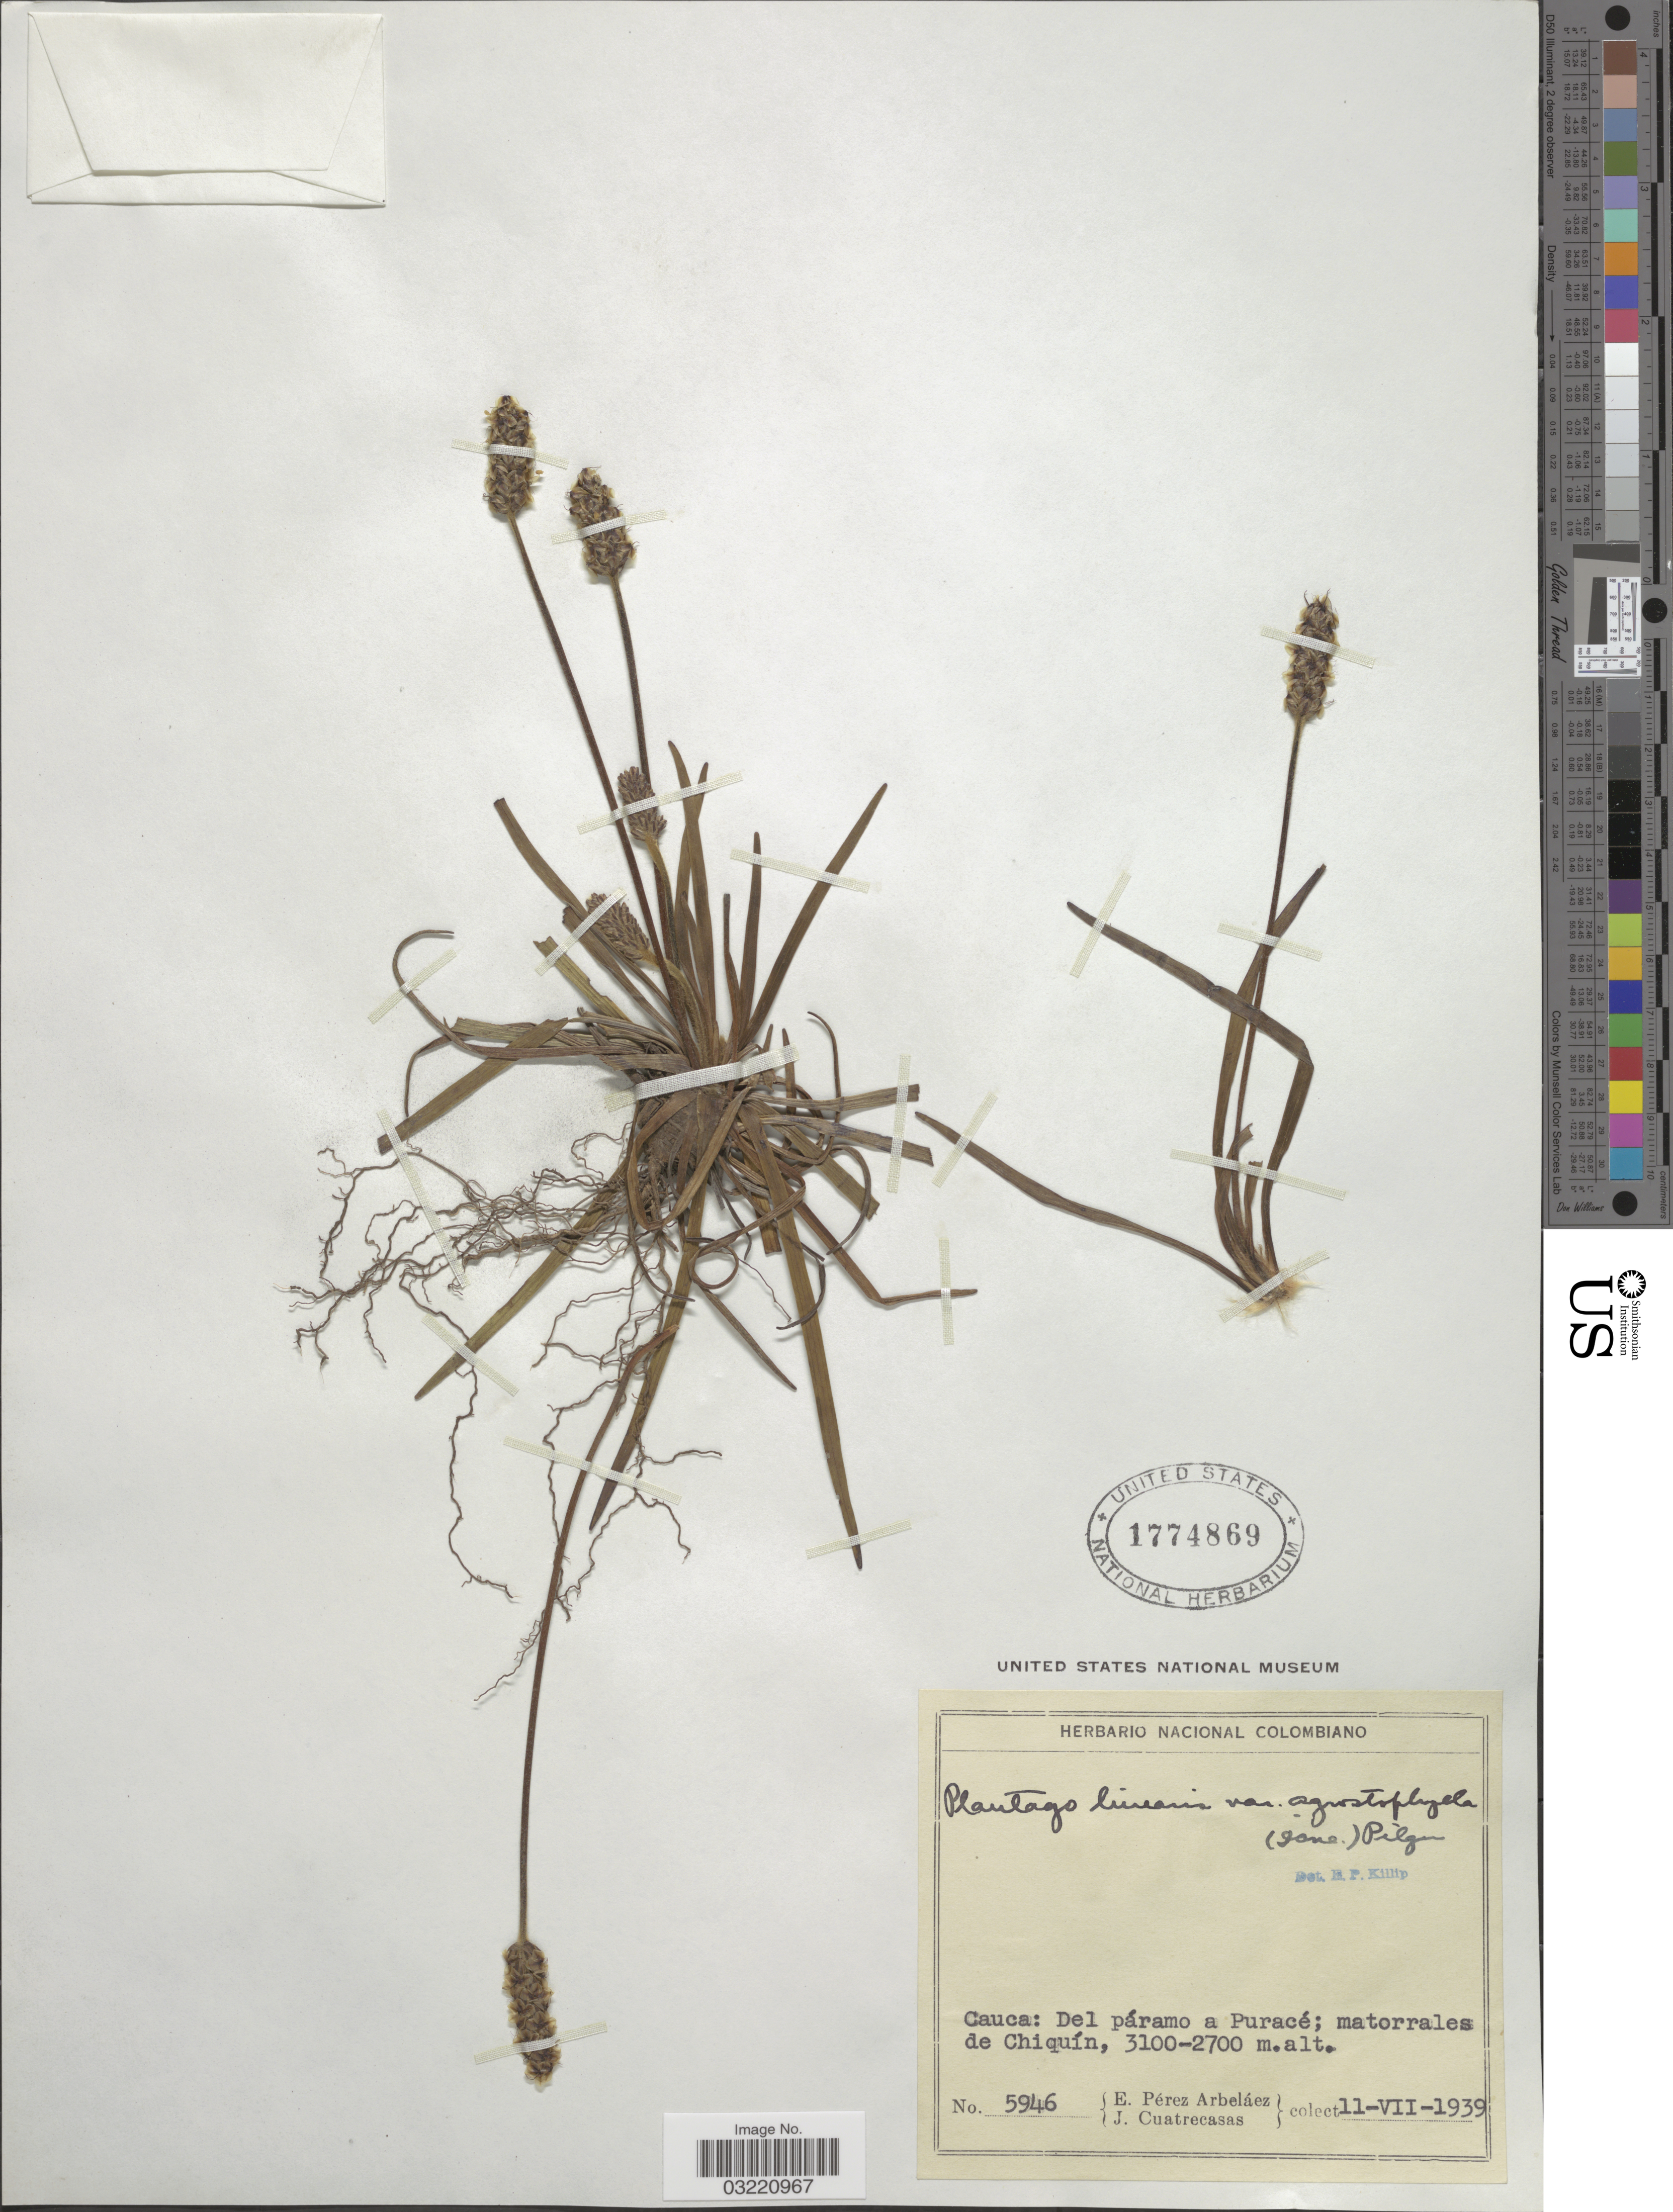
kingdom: Plantae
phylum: Tracheophyta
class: Magnoliopsida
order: Lamiales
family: Plantaginaceae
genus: Plantago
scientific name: Plantago linearis var. agrostophylla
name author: (Decne.) Pilg.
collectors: E. Pérez Arbeláez & J. Cuatrecasas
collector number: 5946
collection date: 1939-07-11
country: Colombia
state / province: Cauca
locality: Del páramo a Puracé; matorrales de Chiquín.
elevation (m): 2700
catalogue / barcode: US 1774869